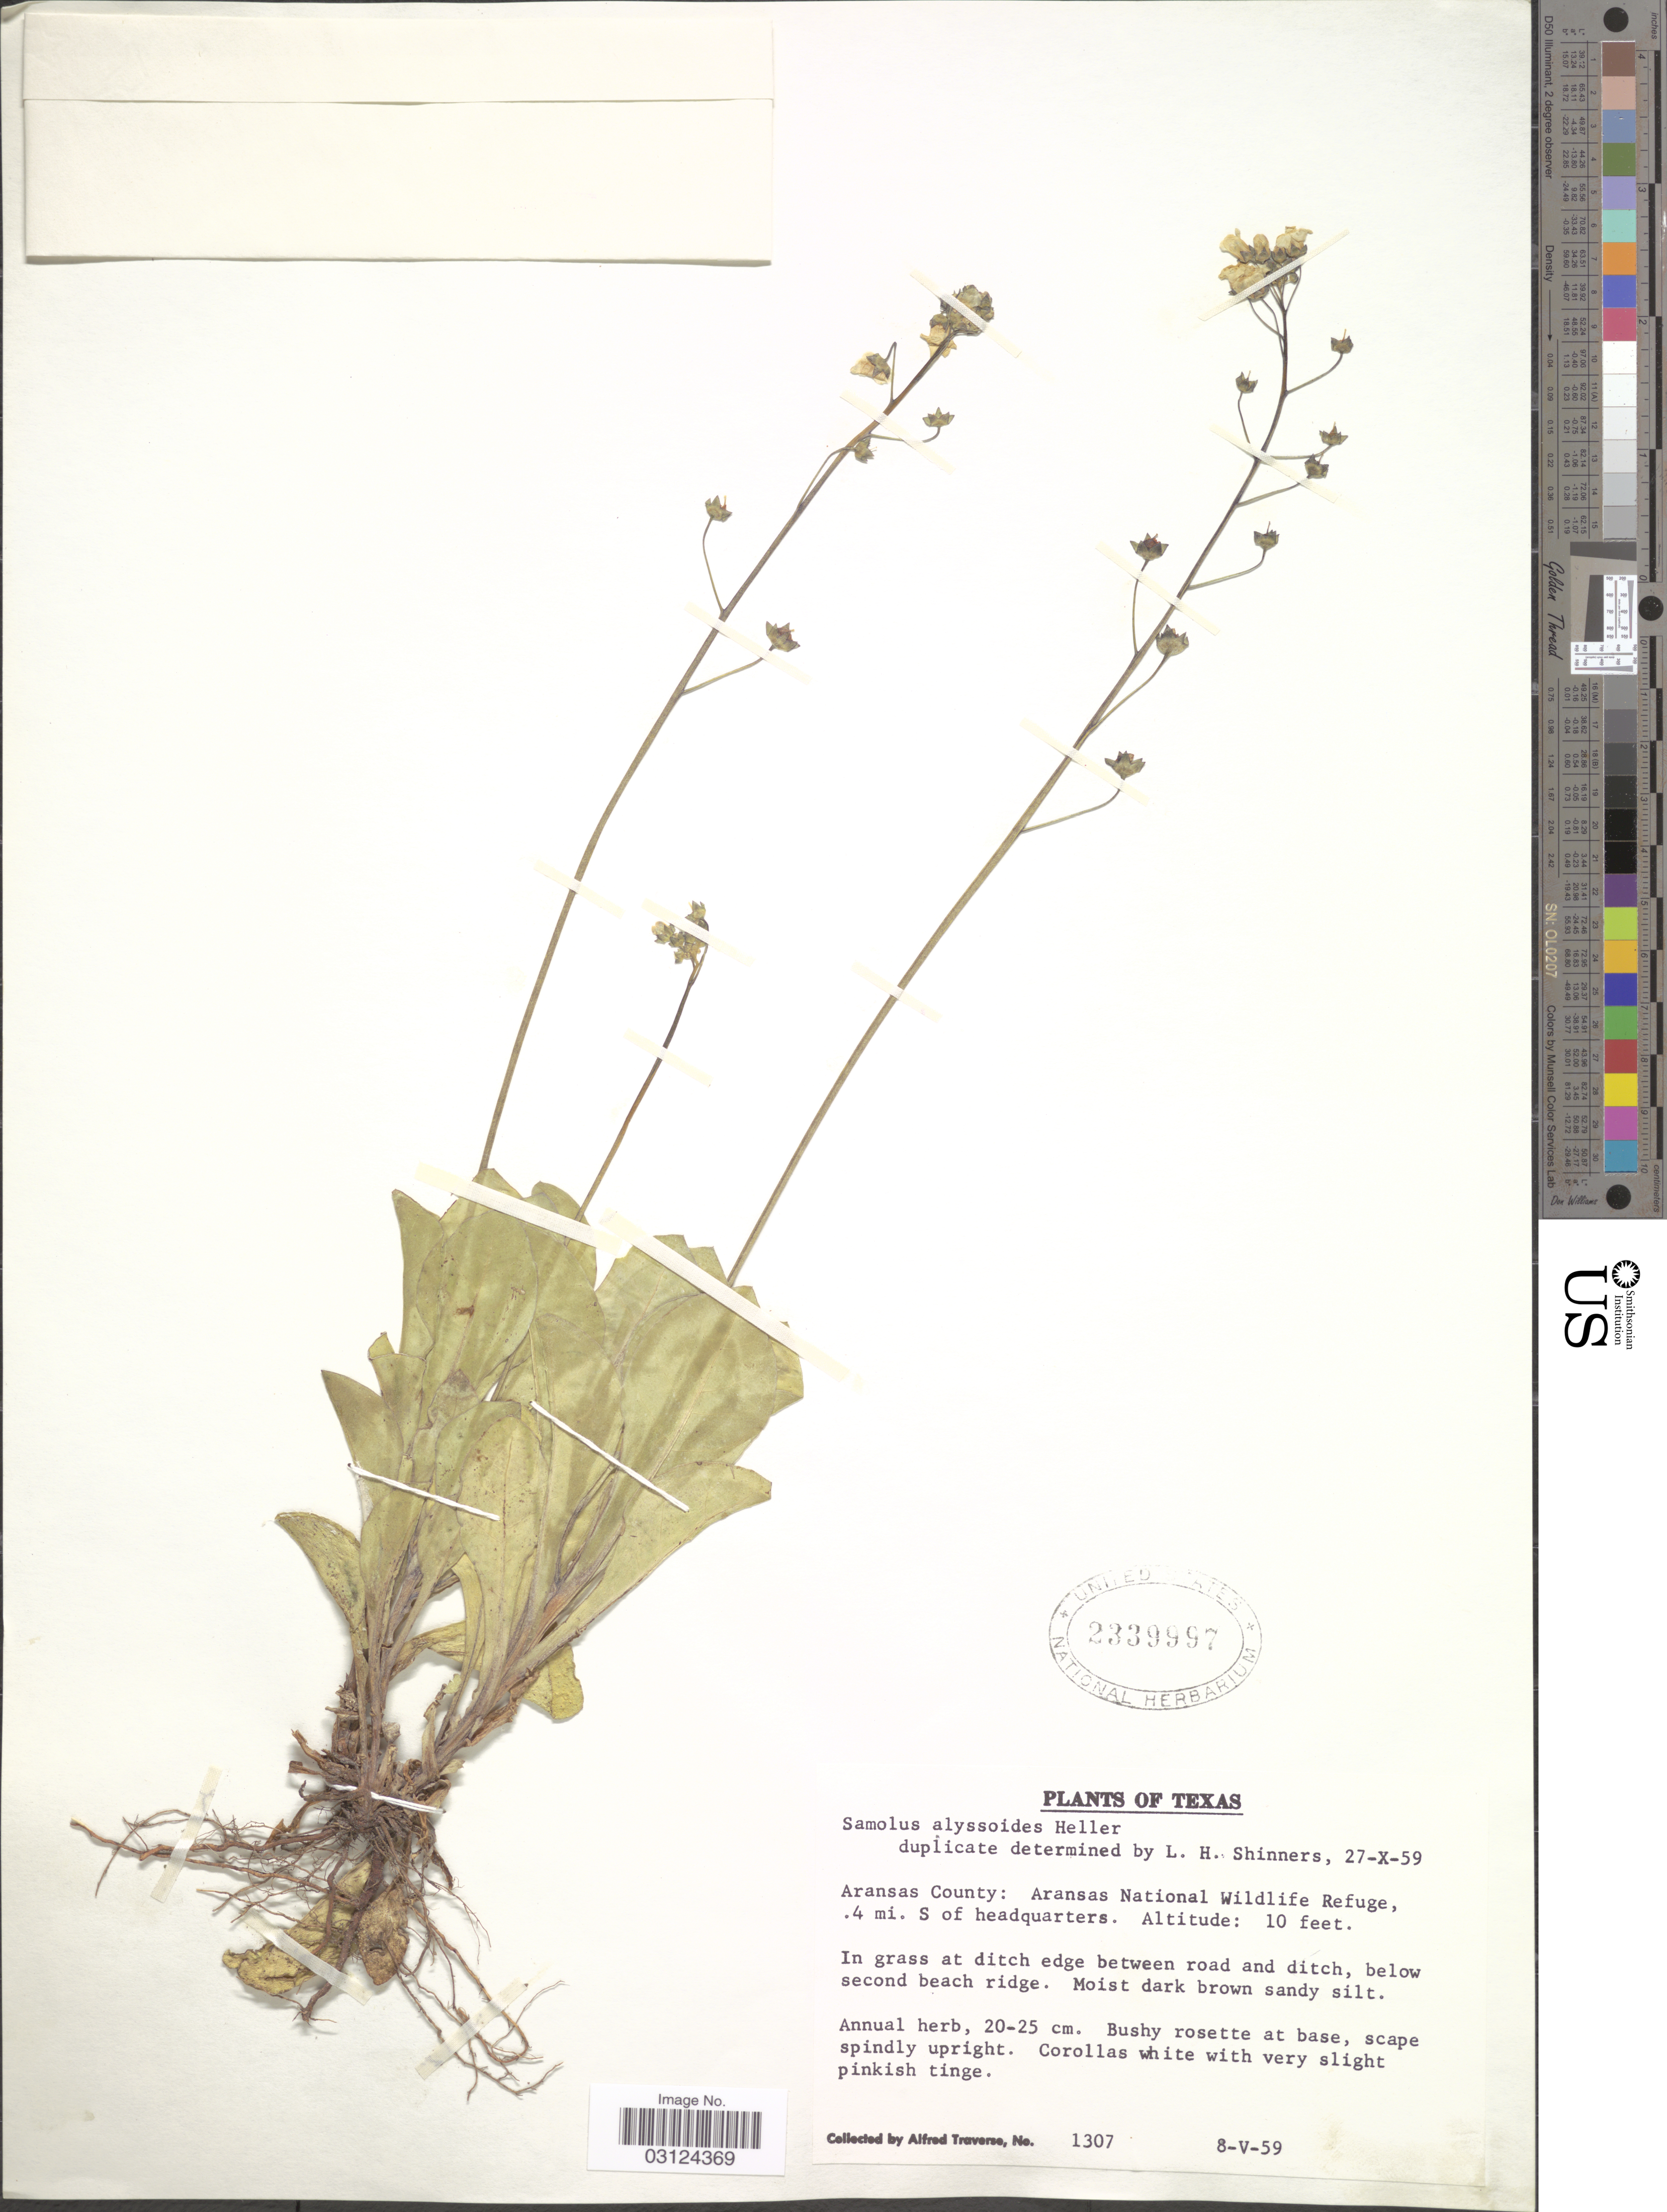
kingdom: Plantae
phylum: Tracheophyta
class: Magnoliopsida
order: Ericales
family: Primulaceae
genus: Samolus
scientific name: Samolus ebracteatus subsp. alyssoides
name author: (A. Heller) R. Knuth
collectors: A. Traverse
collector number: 1307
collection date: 1959-05-08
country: United States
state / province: Texas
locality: Aransas County: Aransas National Wildlife Refuge, 4 mi. S of headquarters.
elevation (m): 3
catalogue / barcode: US 2339997